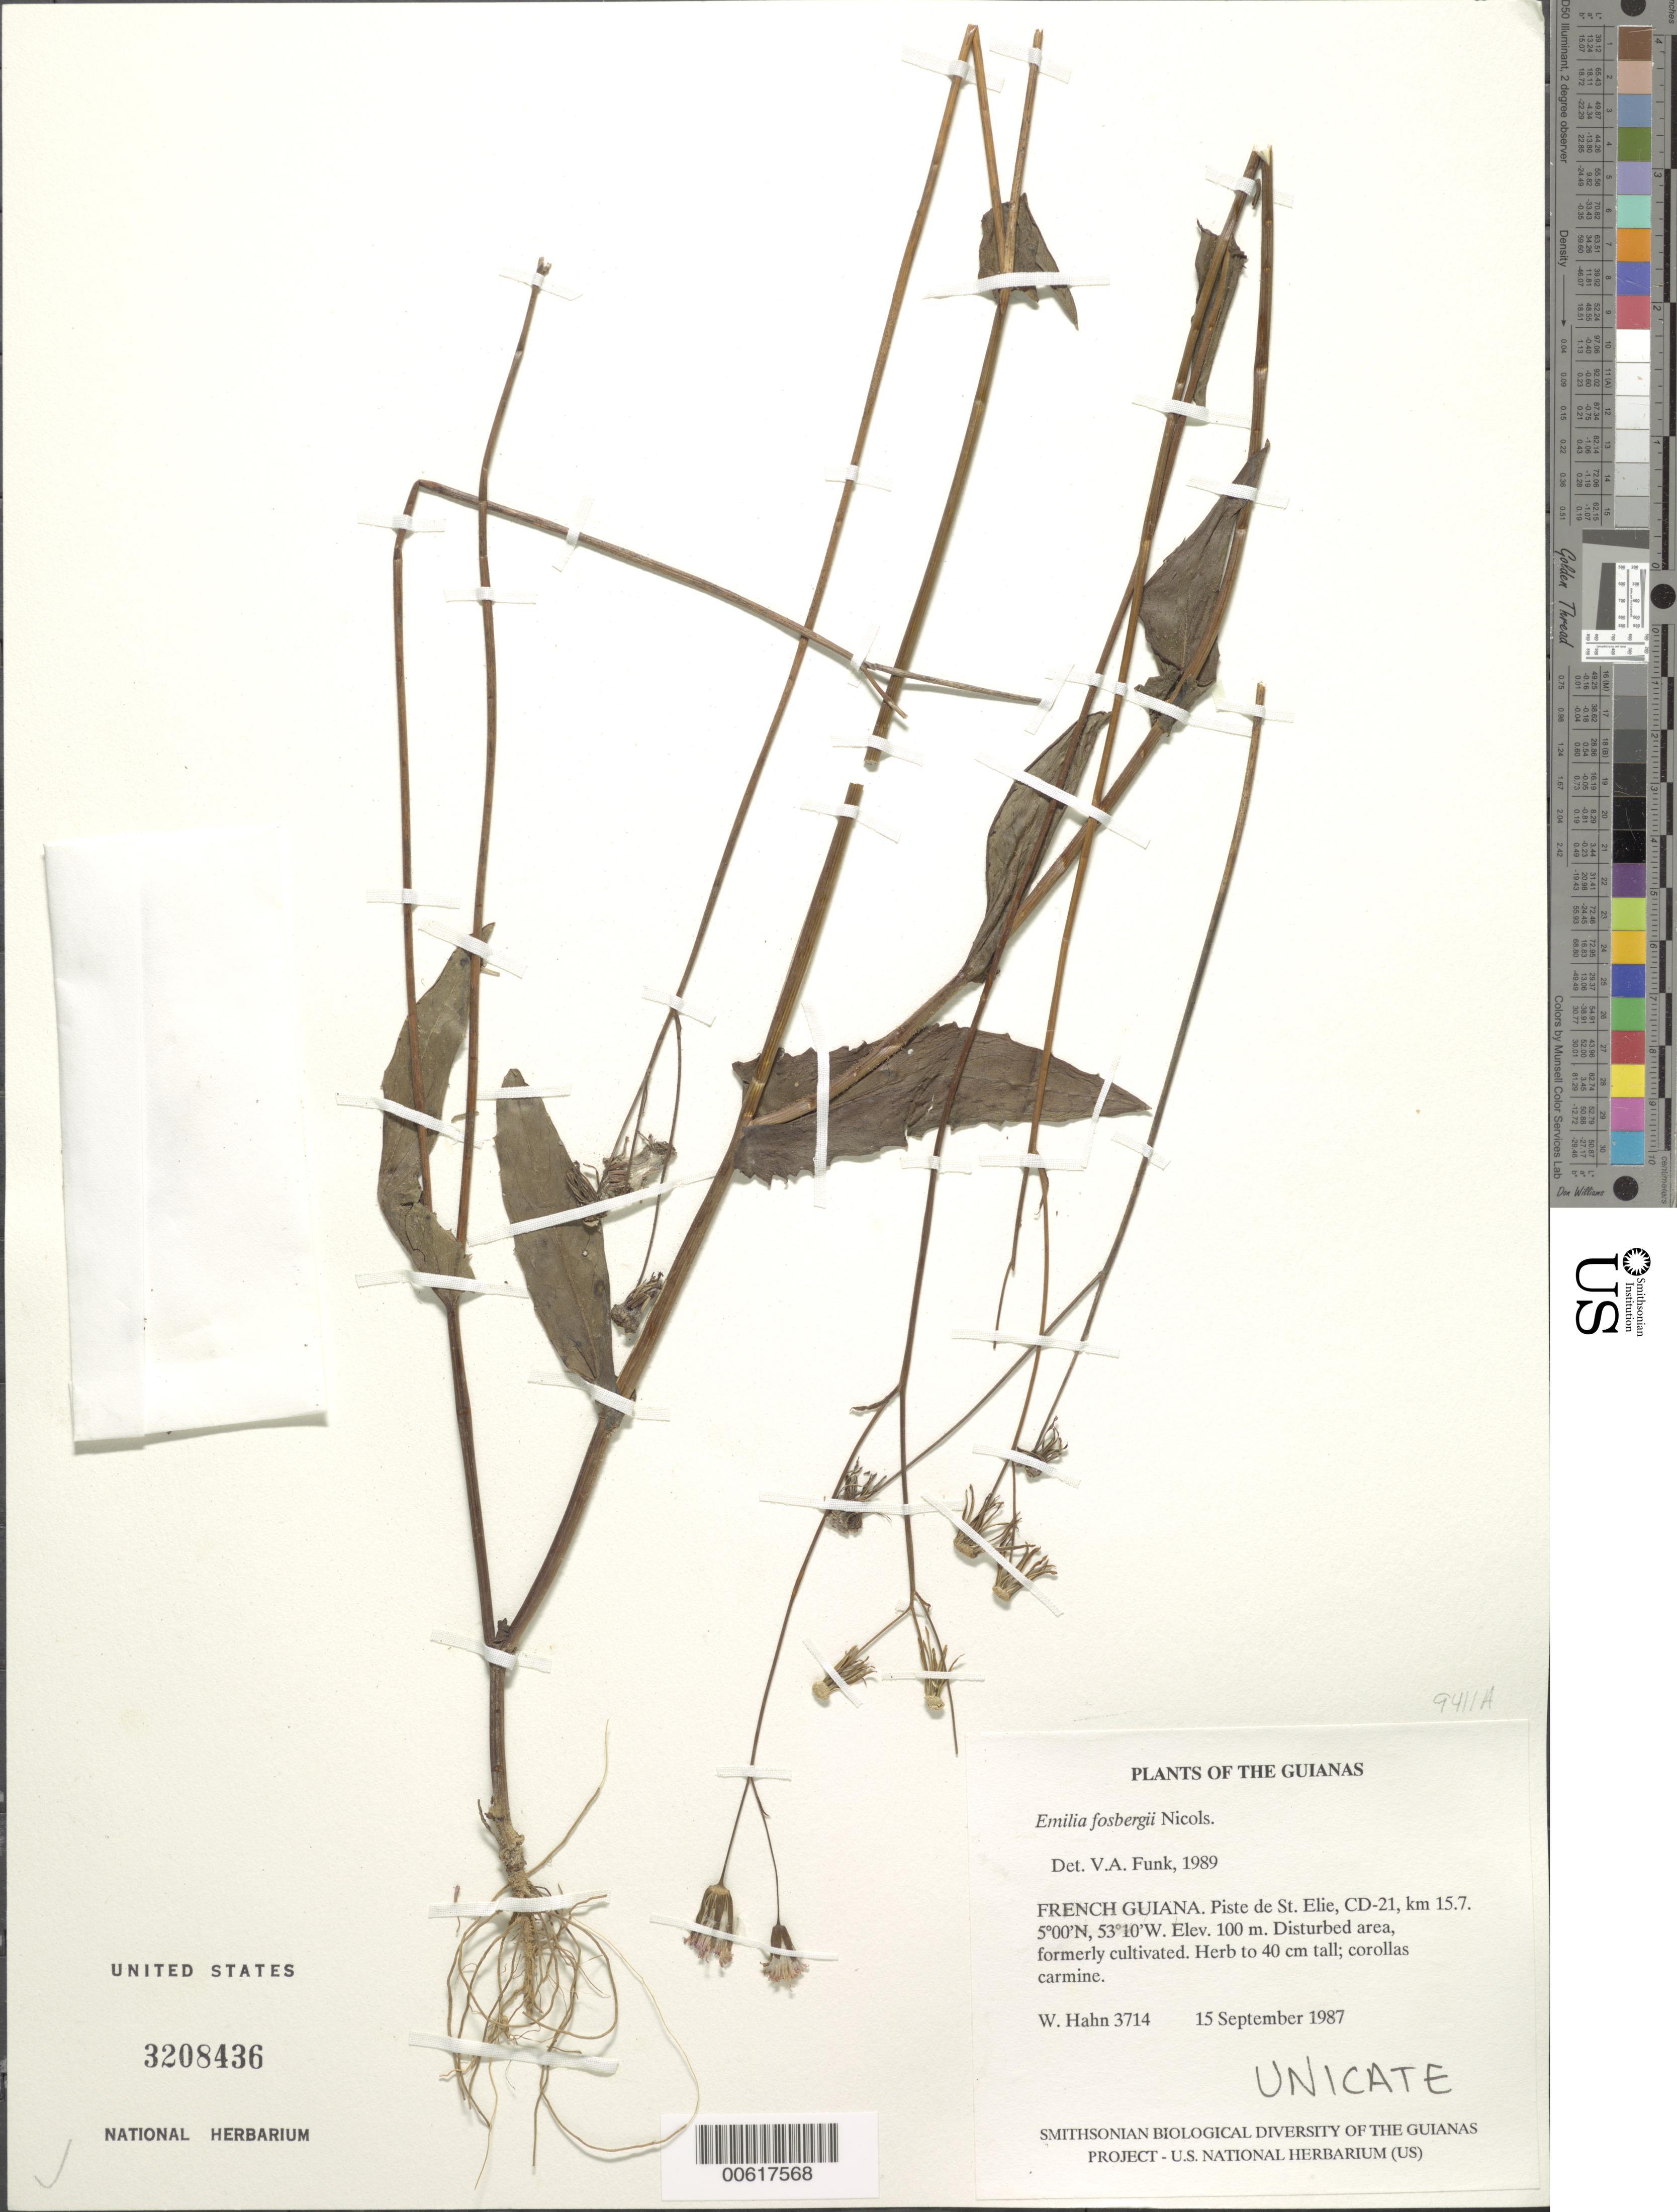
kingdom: Plantae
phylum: Tracheophyta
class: Magnoliopsida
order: Asterales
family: Asteraceae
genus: Emilia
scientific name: Emilia fosbergii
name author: Nicolson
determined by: Funk, Vicki A., (BOT), Smithsonian Institution - National Museum of Natural History (UNITED STATES)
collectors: W. Hahn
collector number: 3714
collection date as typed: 15 September 1987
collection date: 1987-09-15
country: French Guiana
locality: Piste de St. Elie, CD-21, km 15.7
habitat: Disturbed area, formerly cultivated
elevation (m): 100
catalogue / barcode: US 3208436